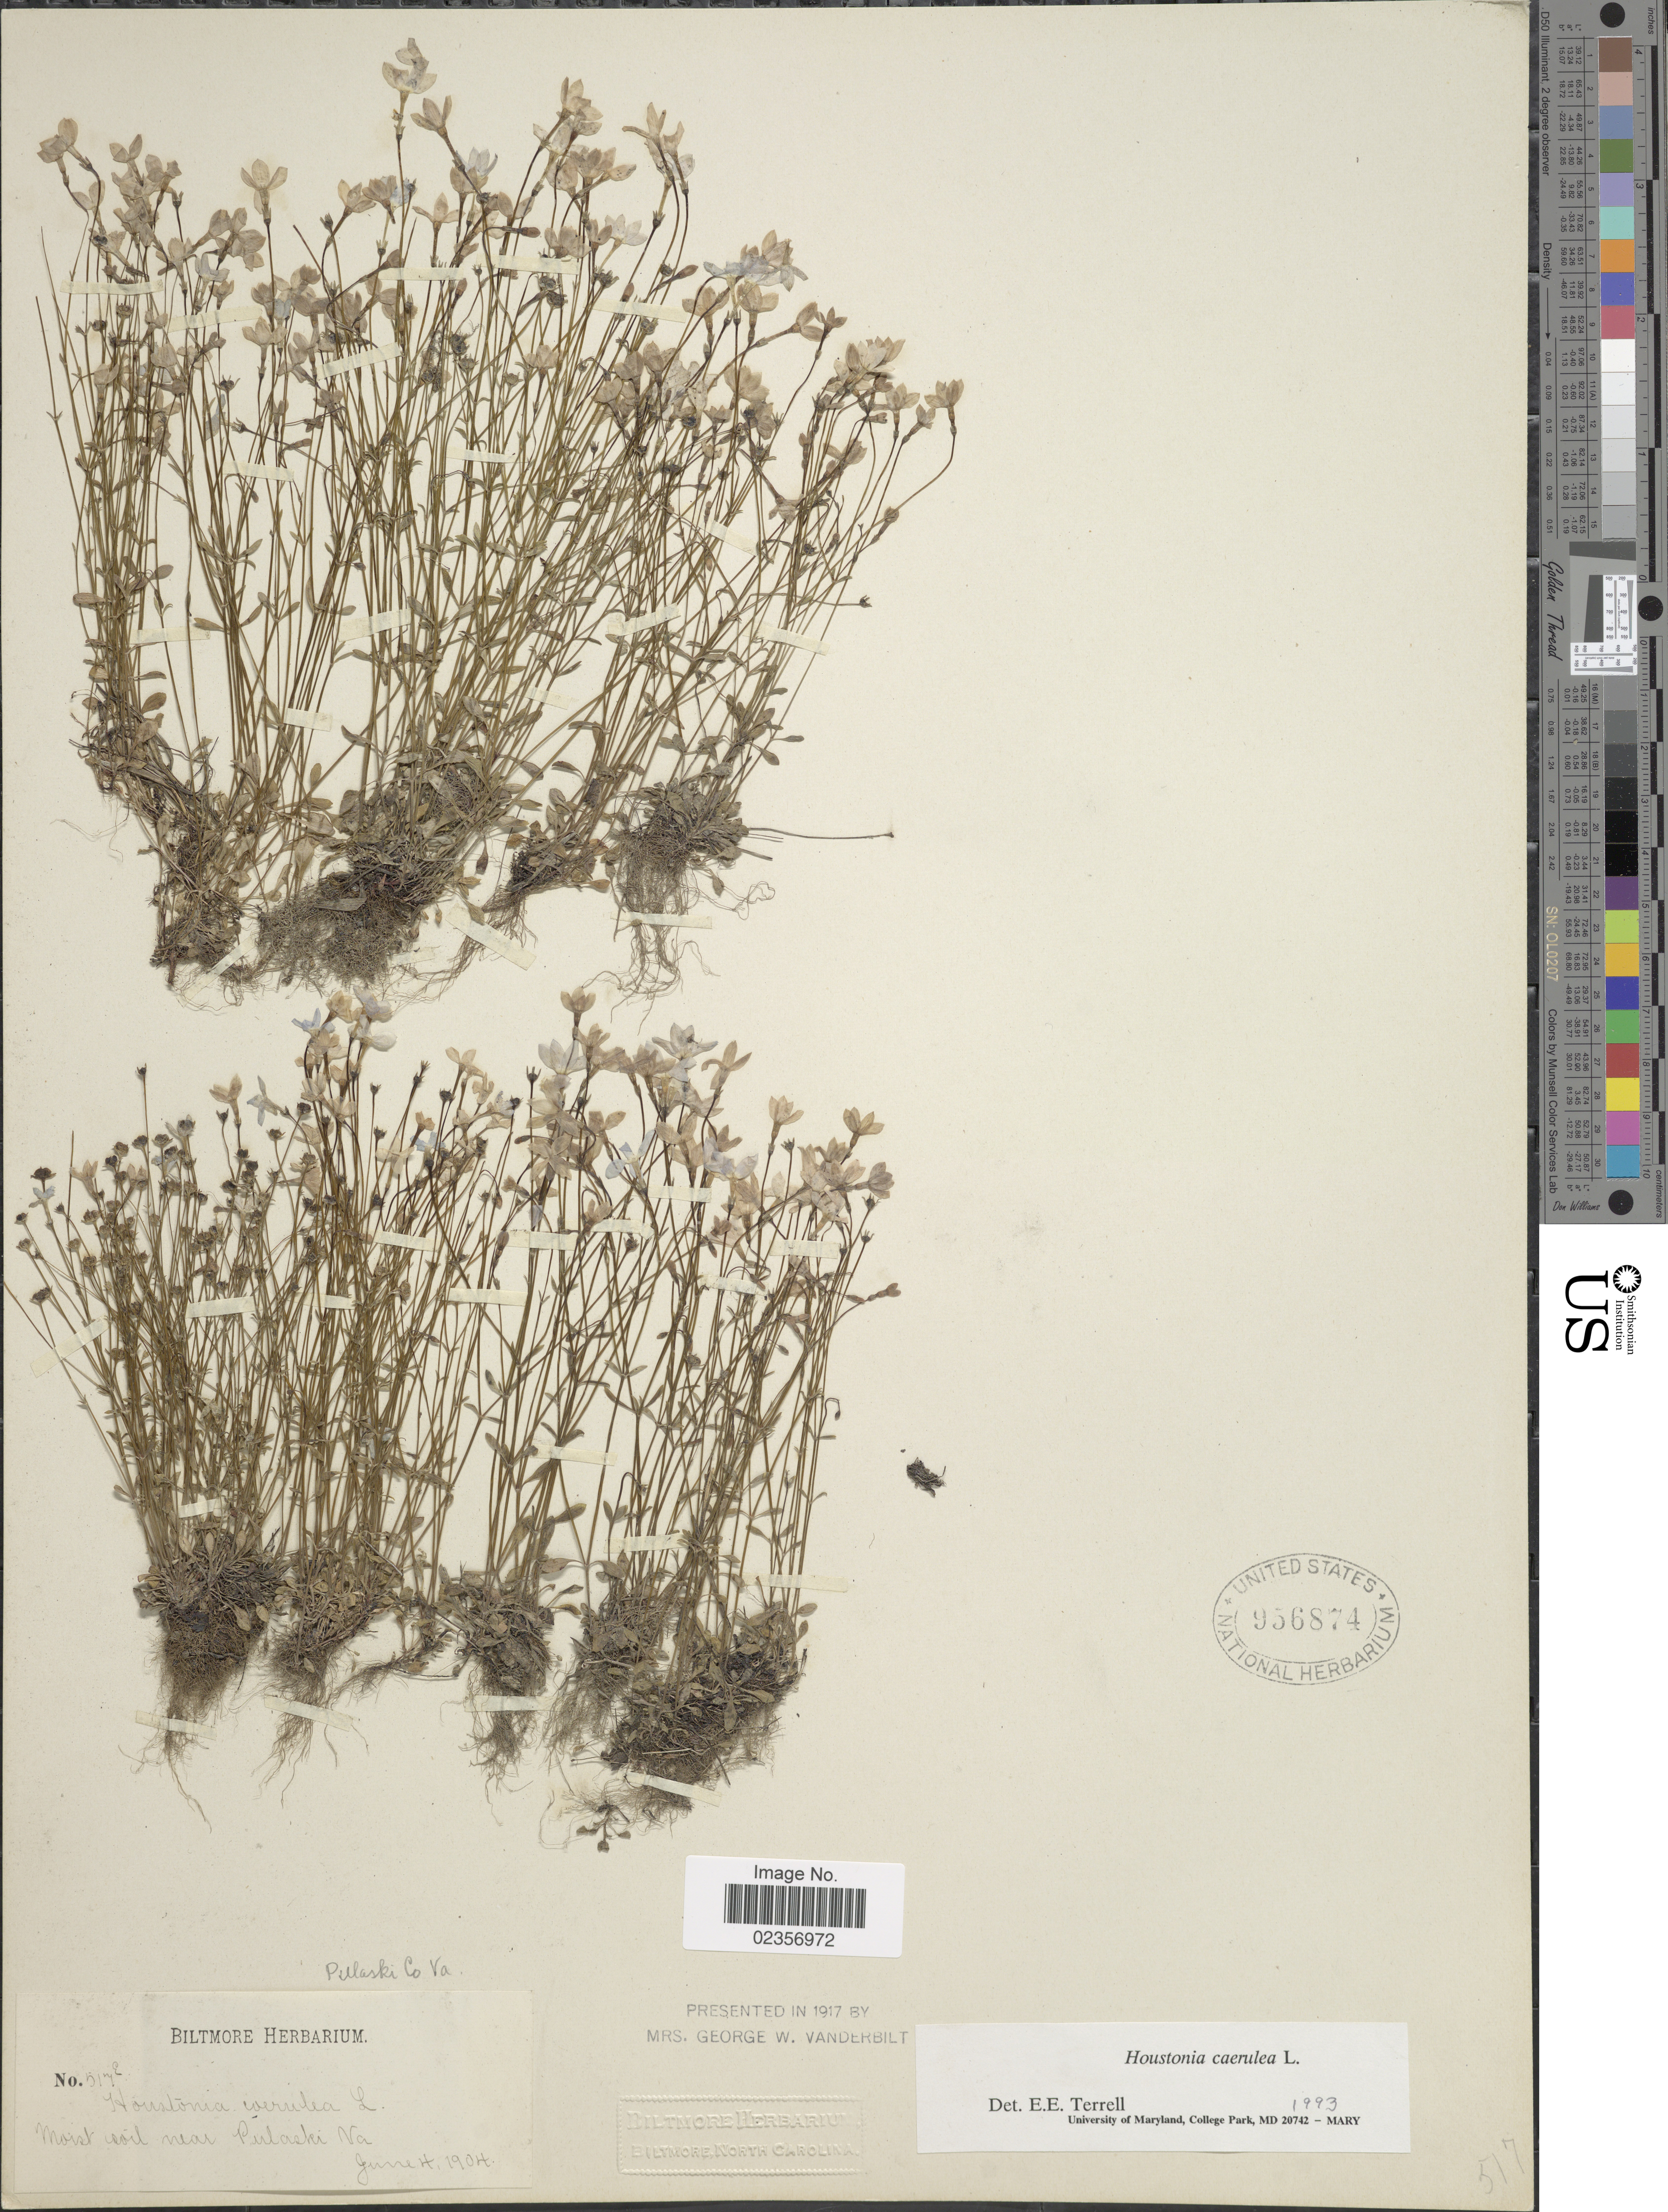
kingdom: Plantae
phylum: Tracheophyta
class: Magnoliopsida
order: Gentianales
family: Rubiaceae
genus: Houstonia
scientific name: Houstonia caerulea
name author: L.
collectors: ex herb. Biltmore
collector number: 517e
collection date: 1904-06-04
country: United States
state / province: Virginia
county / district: Pulaski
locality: Moist soil near Pulaski, Pulaski Co.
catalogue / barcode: US 956874